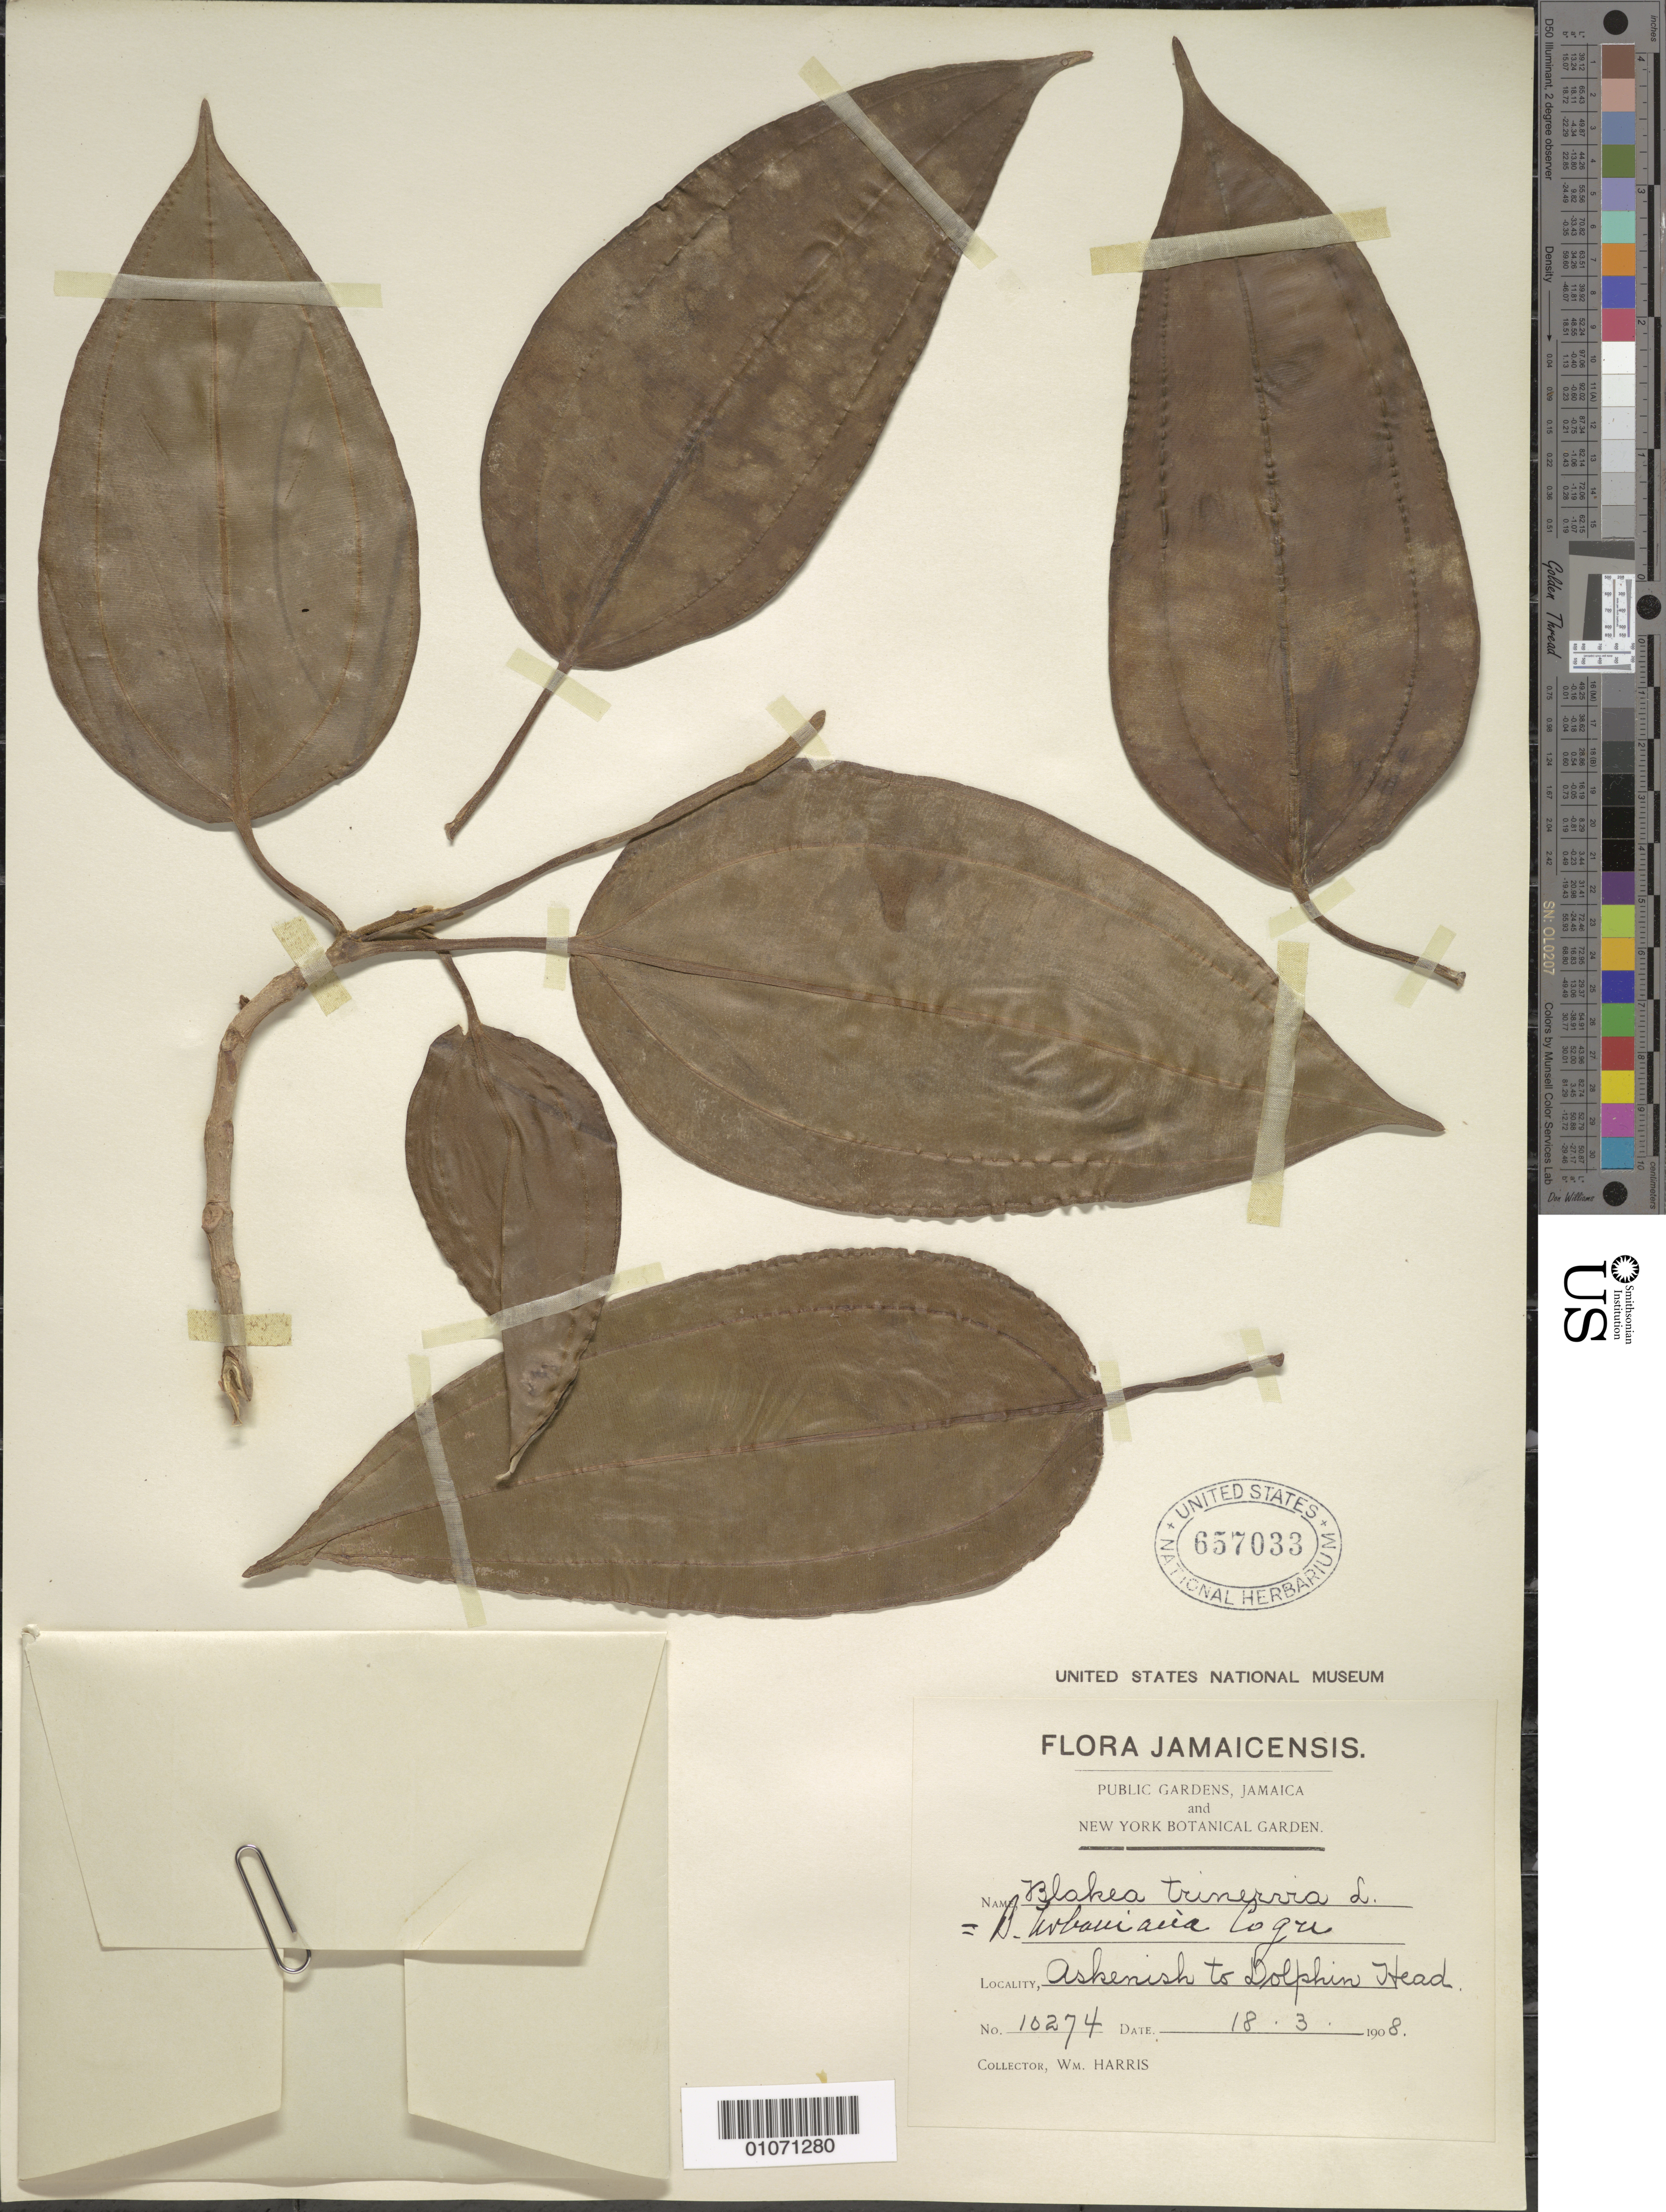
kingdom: Plantae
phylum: Tracheophyta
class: Magnoliopsida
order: Myrtales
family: Melastomataceae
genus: Blakea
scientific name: Blakea trinervia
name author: L.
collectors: W. Harris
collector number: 10274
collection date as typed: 18 Mar 1908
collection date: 1908-03-18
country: Jamaica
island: Jamaica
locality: Askenish to Dolphin Head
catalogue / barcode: US 657033